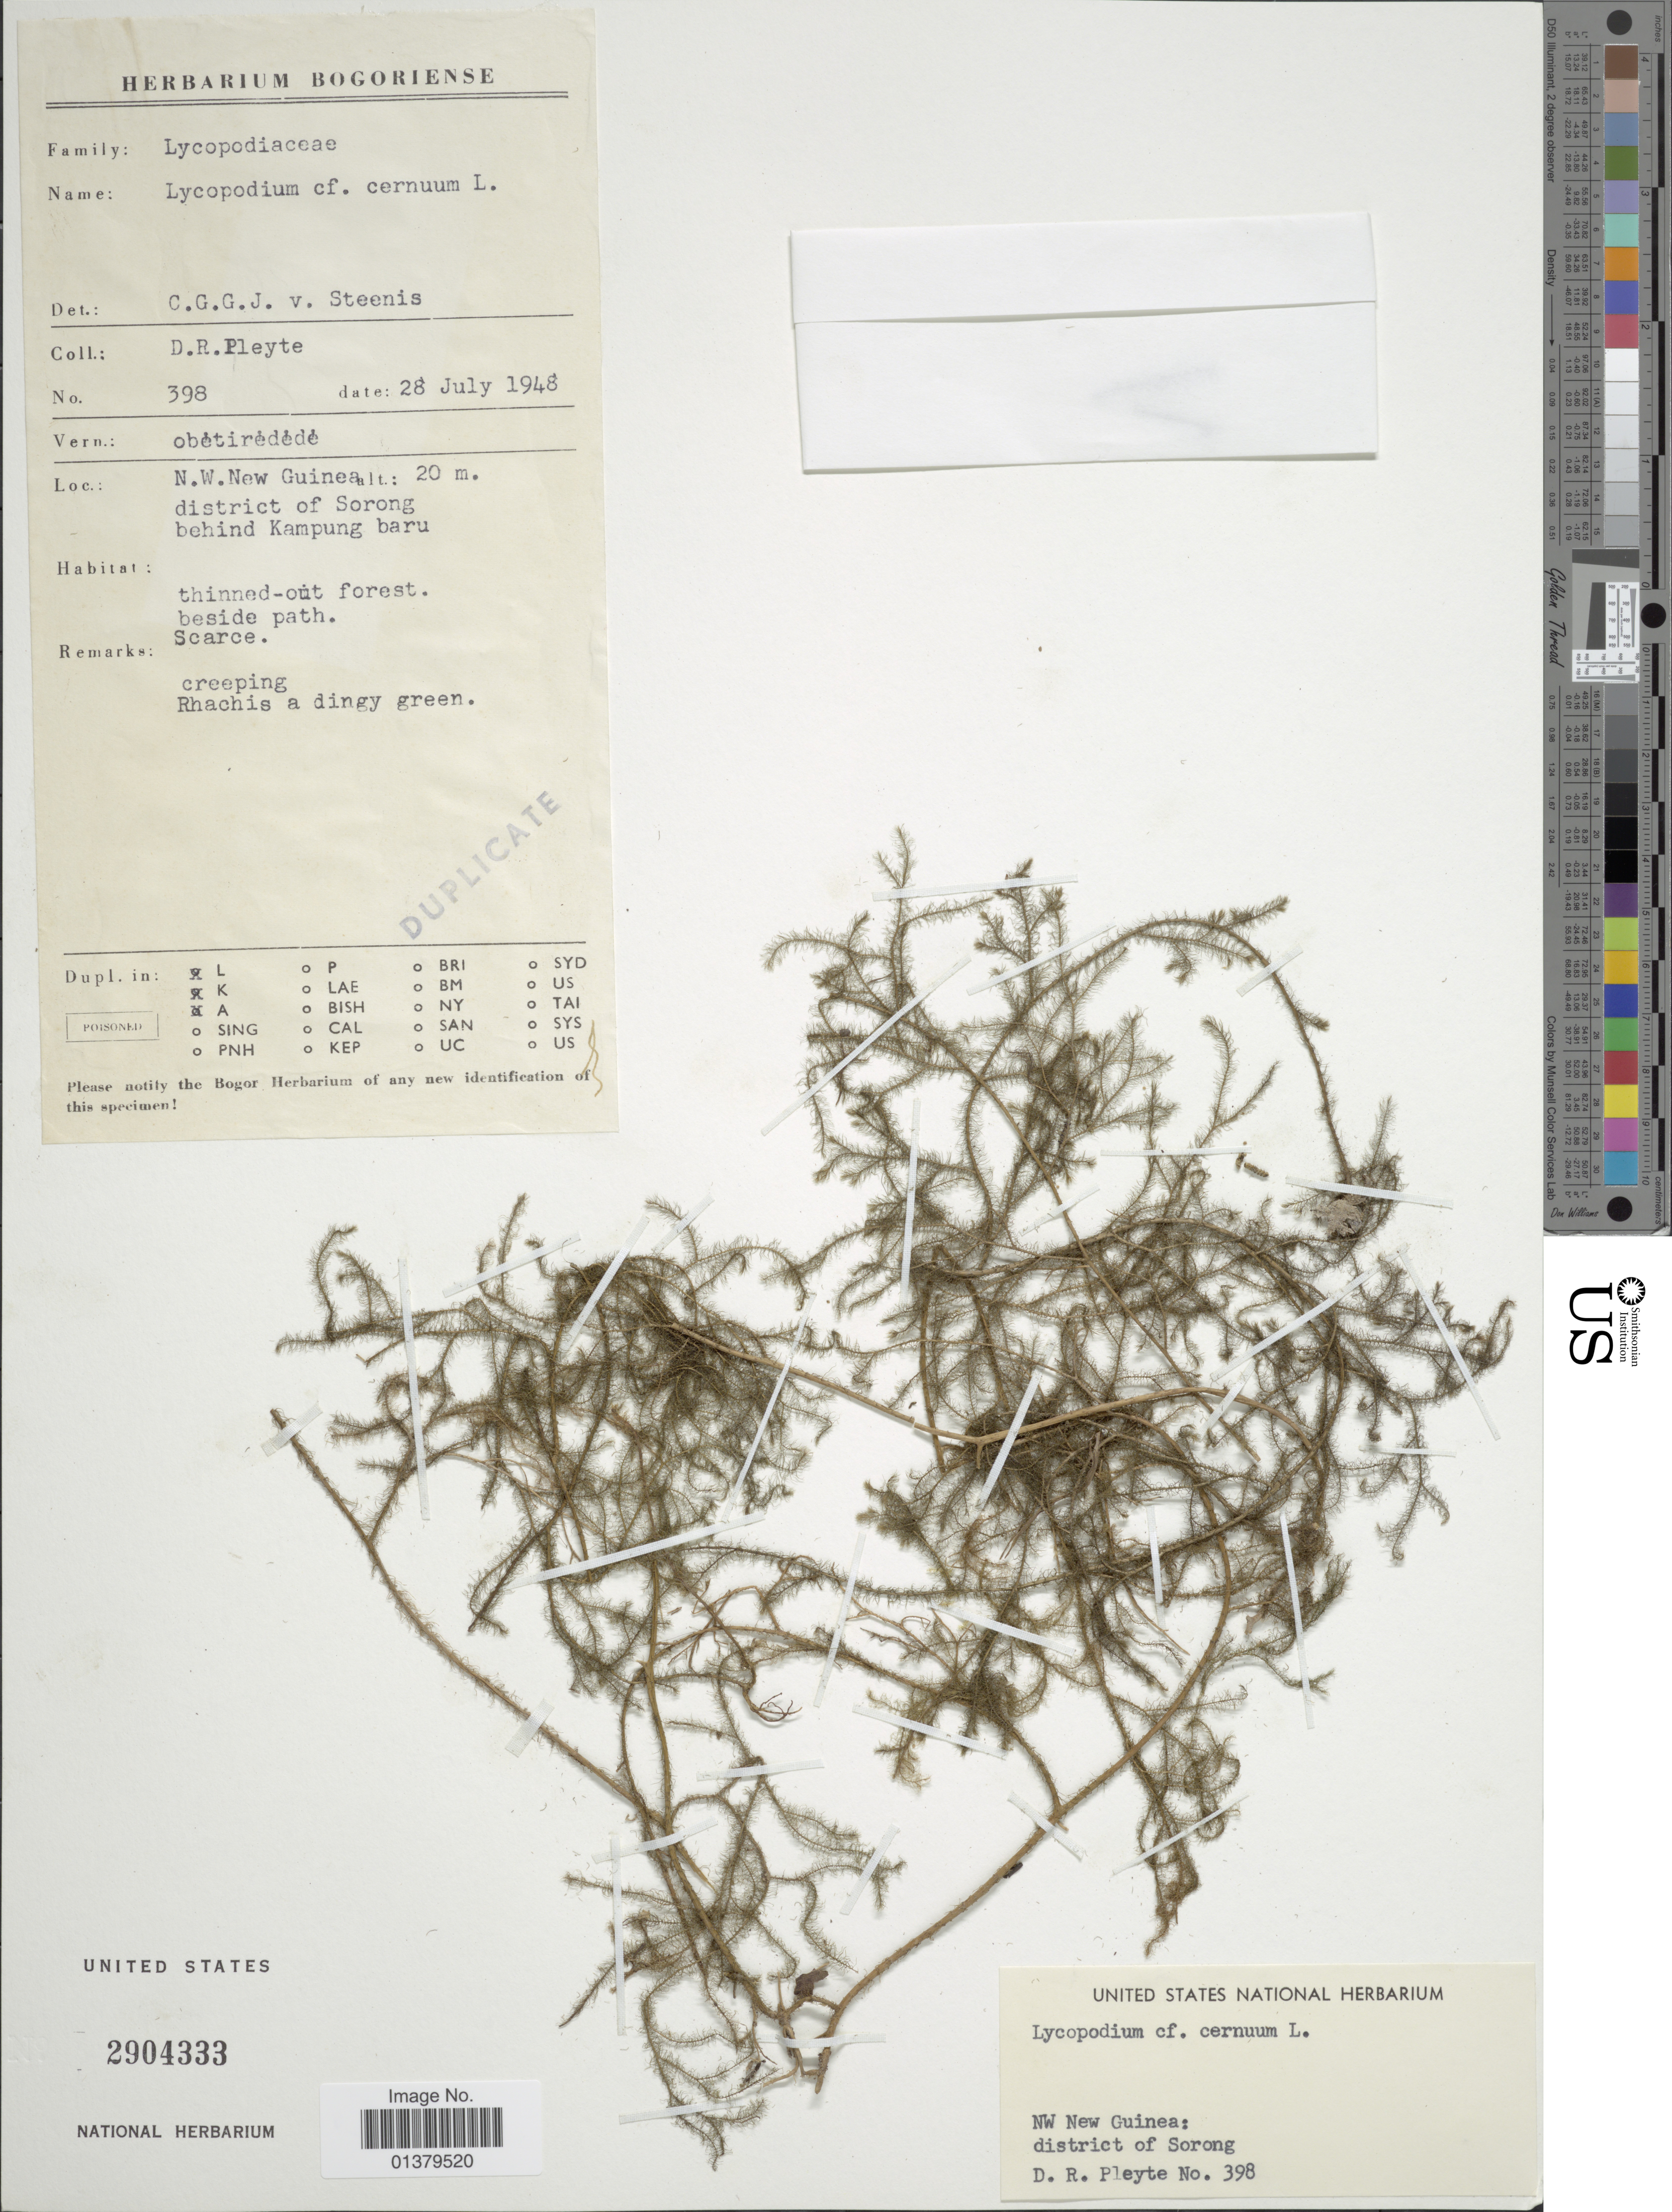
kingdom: Plantae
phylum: Tracheophyta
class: Lycopodiopsida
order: Lycopodiales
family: Lycopodiaceae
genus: Palhinhaea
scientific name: Palhinhaea cernua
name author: (L.) Vasc. & Franco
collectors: D. Pleyte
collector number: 398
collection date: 1948-07-28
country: Indonesia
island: New Guinea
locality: NW New Guinea: district of Sorong behind Kampung baru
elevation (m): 20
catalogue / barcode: US 2904333